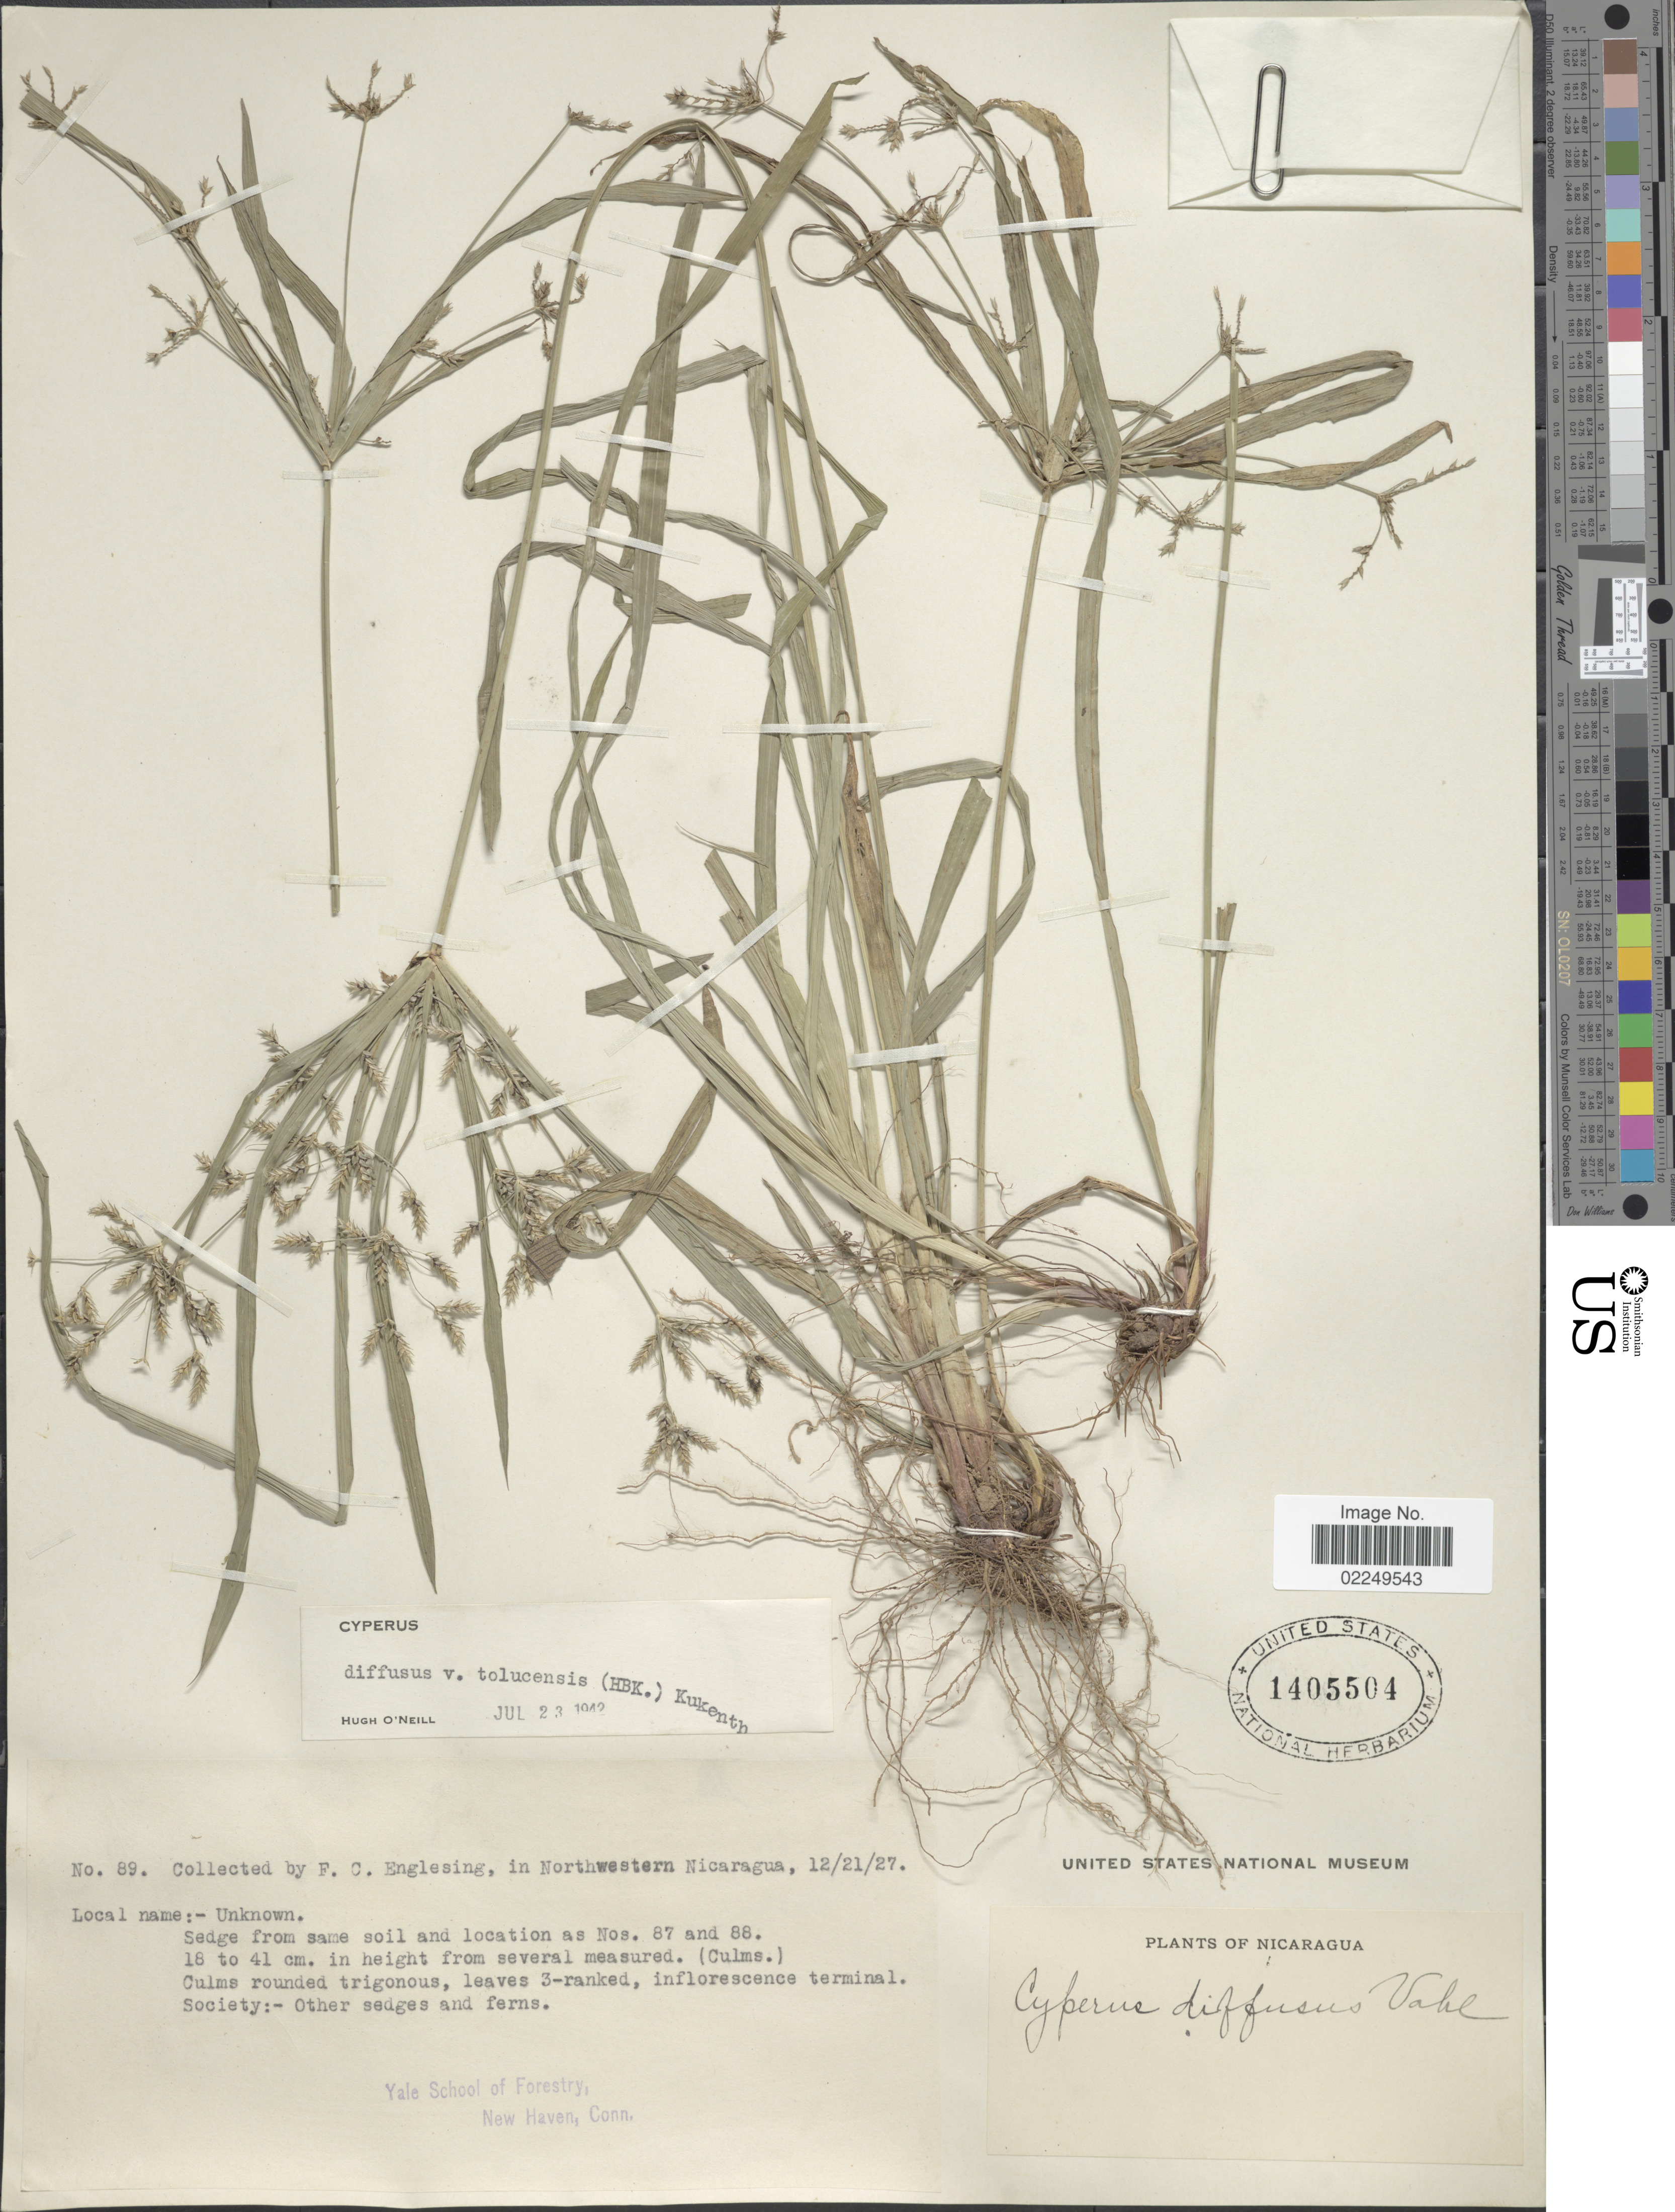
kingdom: Plantae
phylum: Tracheophyta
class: Liliopsida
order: Poales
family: Cyperaceae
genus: Cyperus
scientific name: Cyperus laxus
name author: Lam.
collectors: F. Englesing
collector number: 89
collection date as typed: Transcribed d/m/y: 21/12/27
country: Nicaragua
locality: In Northwestern Nicaragua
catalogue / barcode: US 1405504